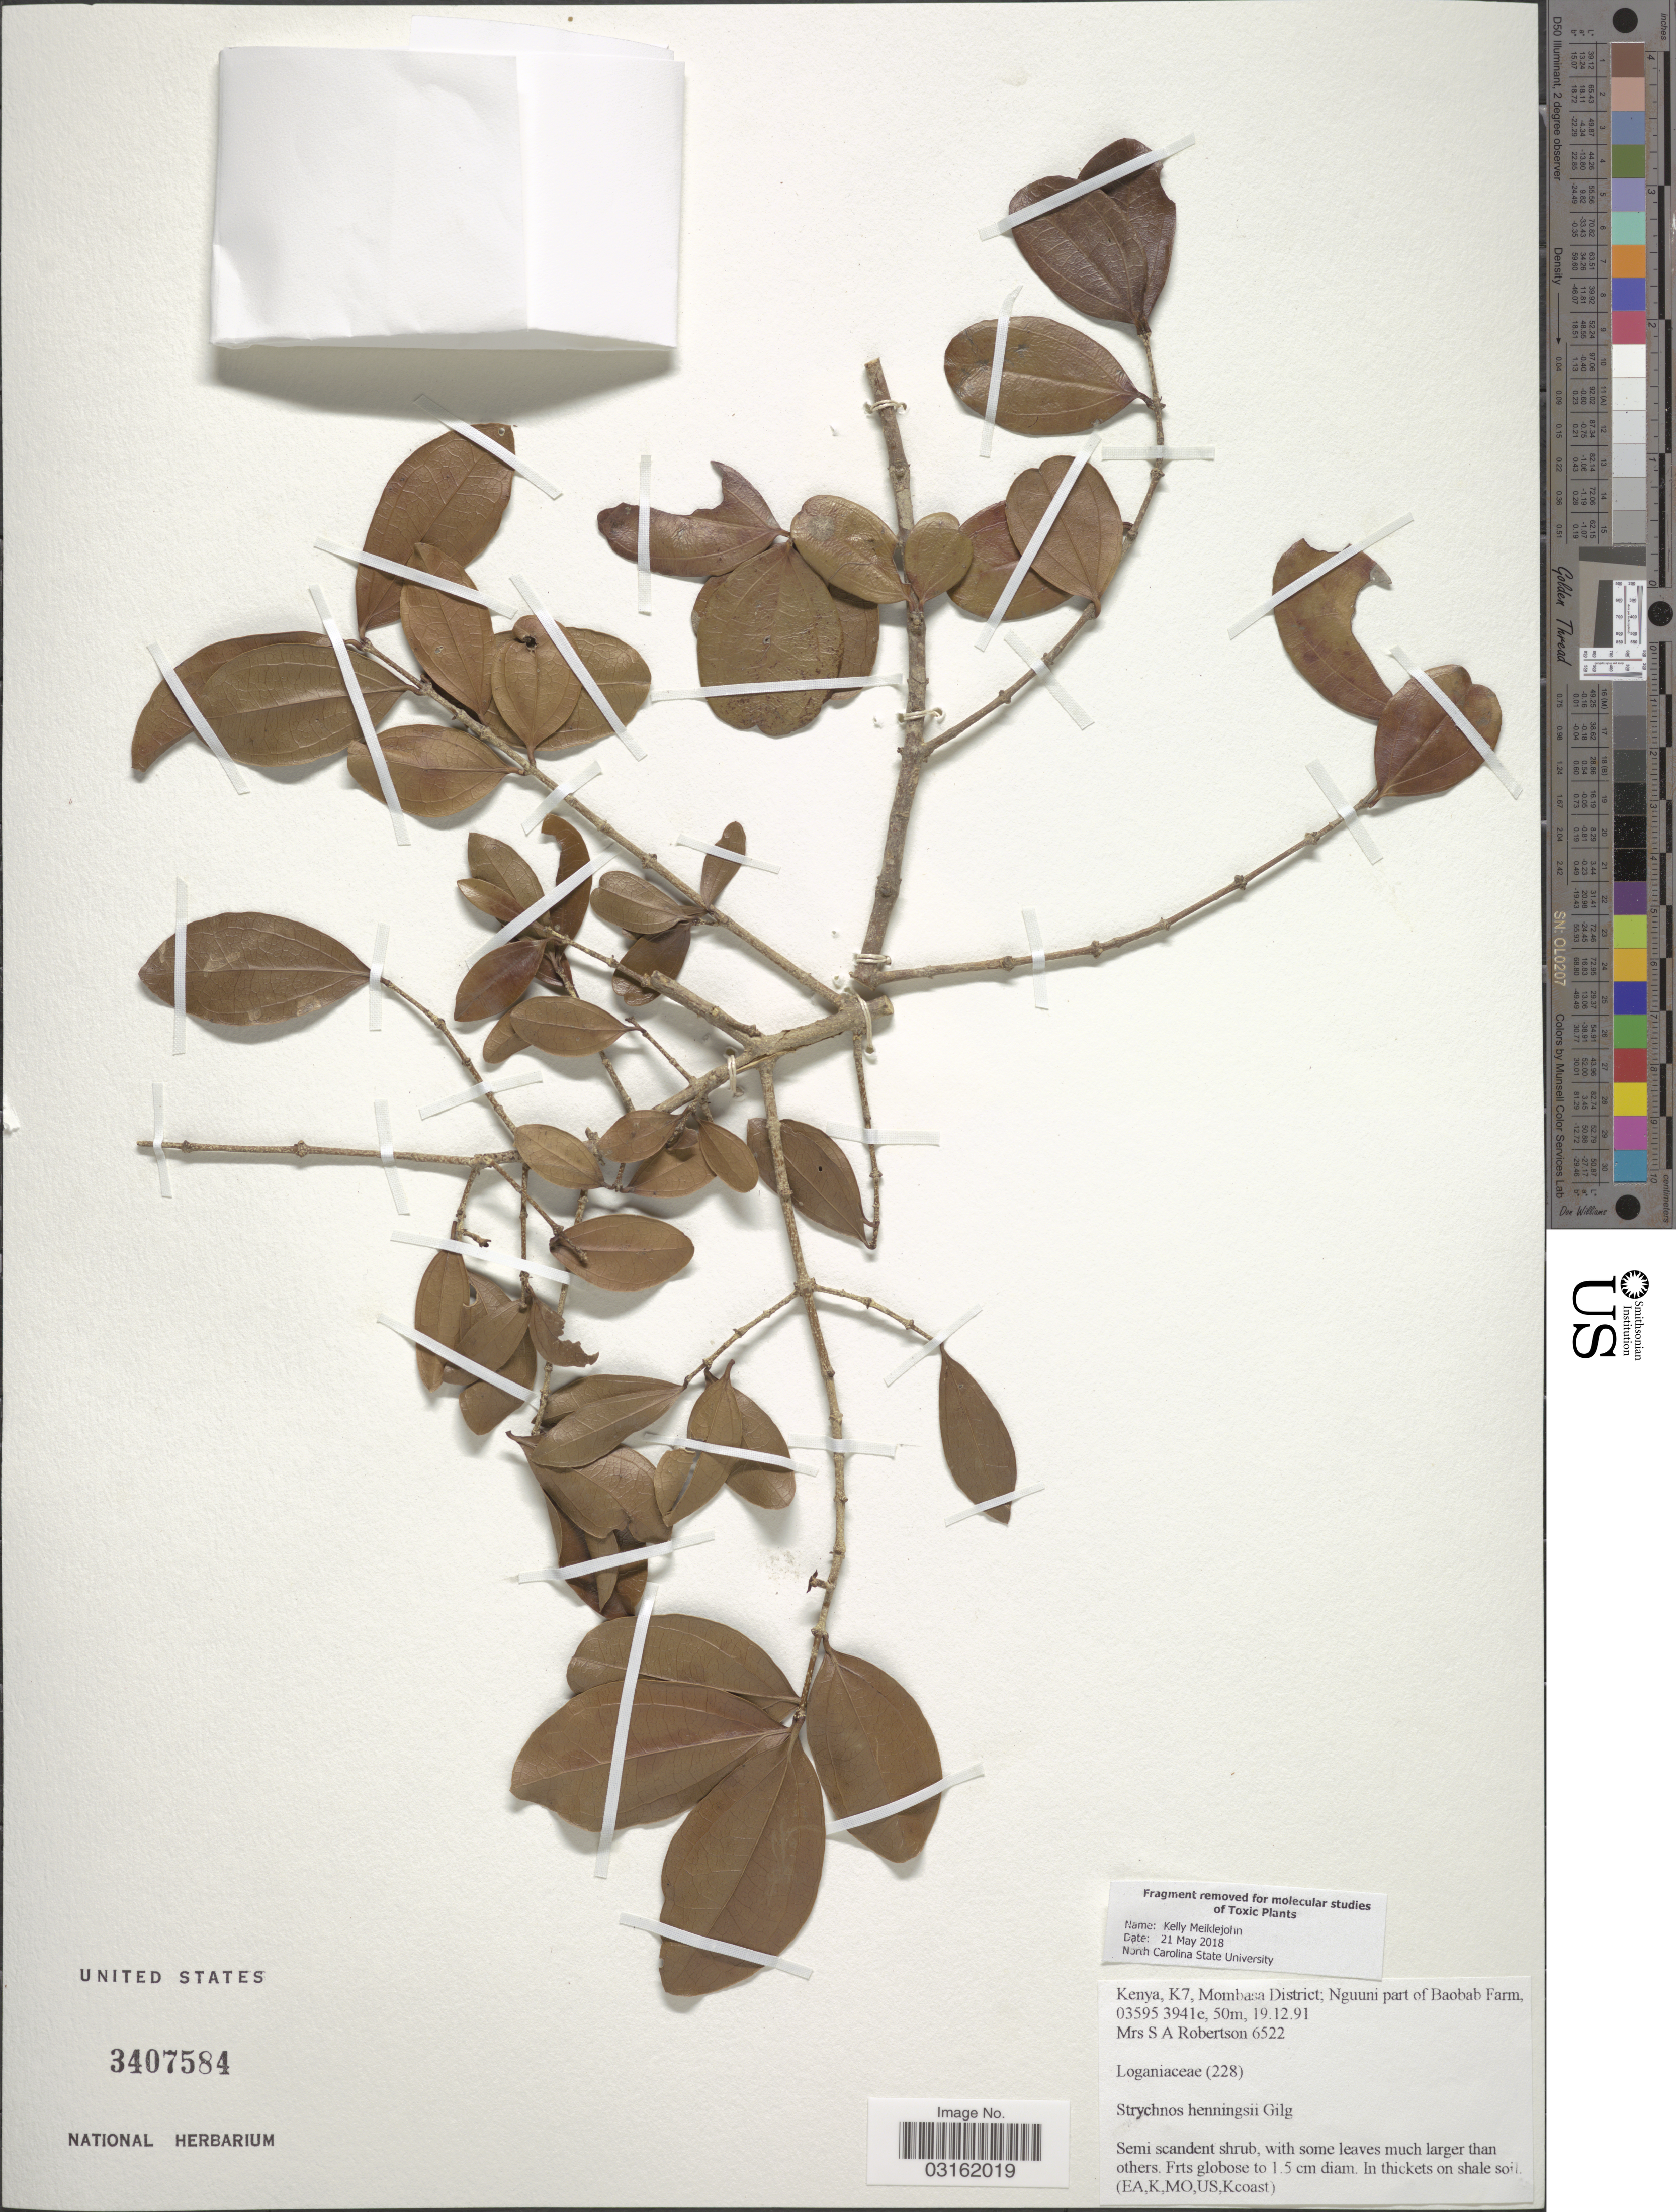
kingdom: Plantae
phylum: Tracheophyta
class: Magnoliopsida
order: Gentianales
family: Loganiaceae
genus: Strychnos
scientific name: Strychnos henningsii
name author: Gilg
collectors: S. Robertson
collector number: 6522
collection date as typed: Transcribed d/m/y: 19/12/91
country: Kenya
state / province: Mombasa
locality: Kenya, K7, Mombasa District; Nguuni part of Baobab Farm.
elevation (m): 50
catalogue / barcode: US 3407584